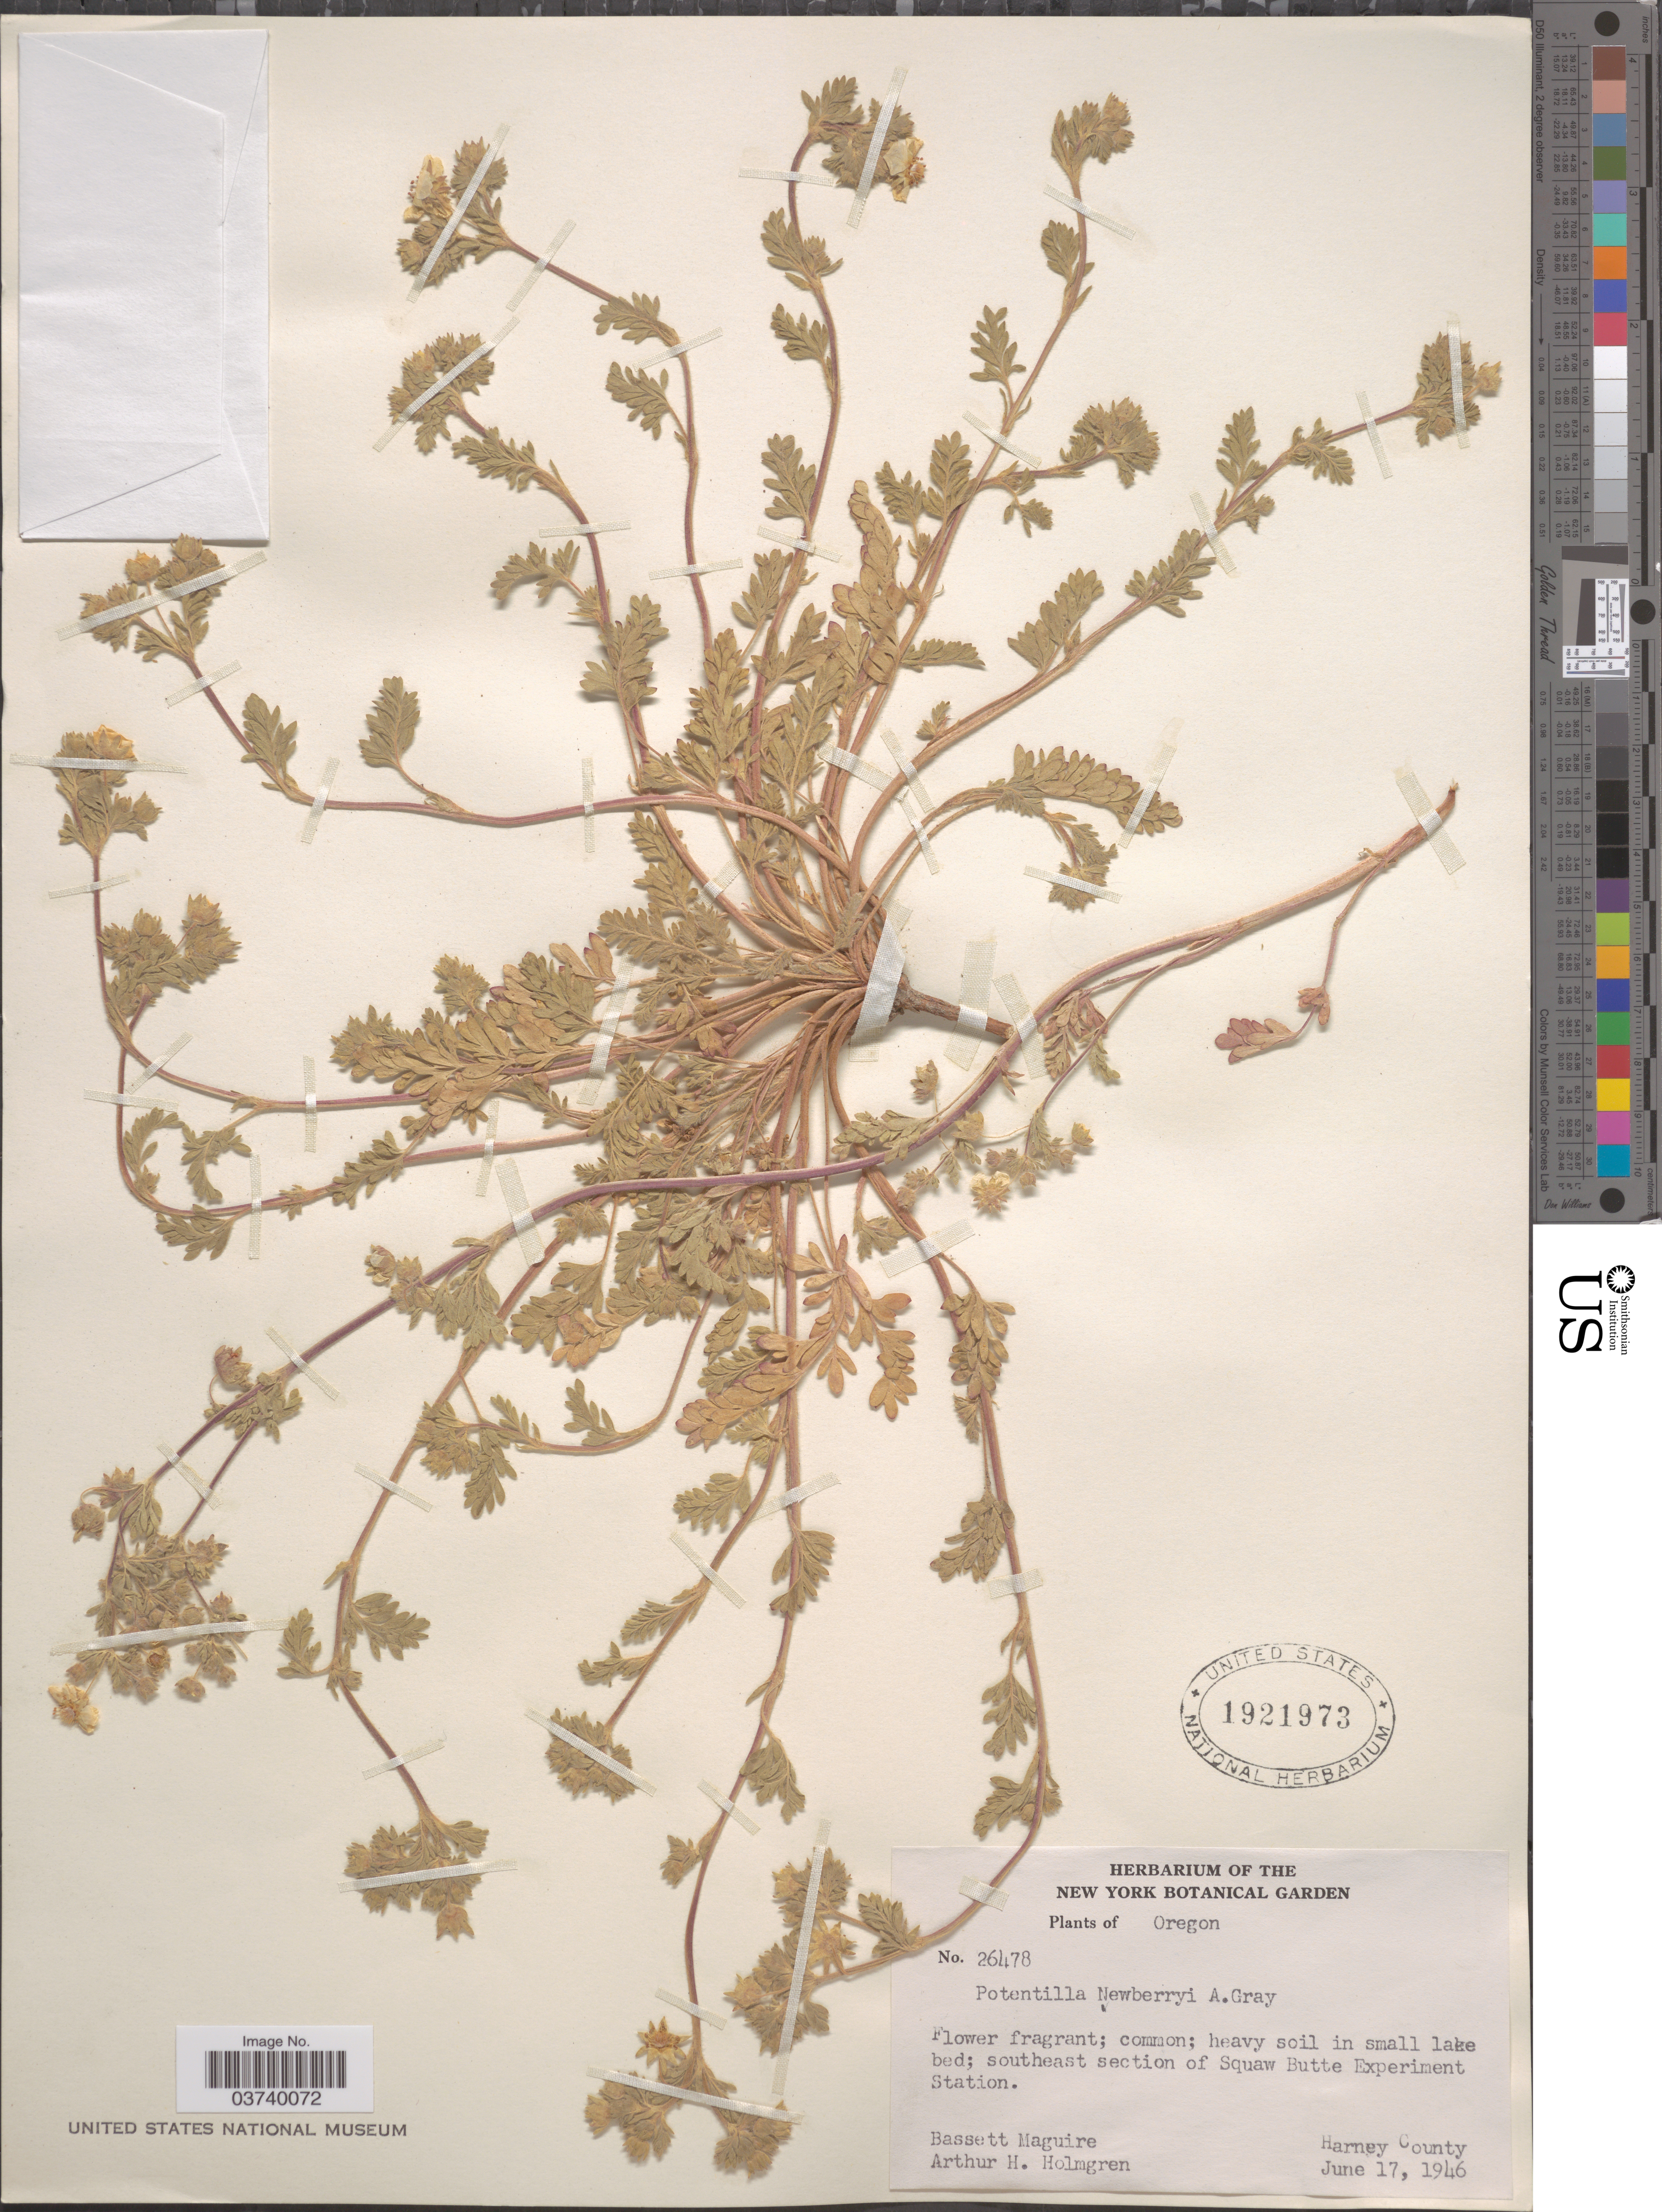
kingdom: Plantae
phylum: Tracheophyta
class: Magnoliopsida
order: Rosales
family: Rosaceae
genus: Potentilla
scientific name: Potentilla newberryi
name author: A. Gray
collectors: B. Maguire & A. H. Holmgren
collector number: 26478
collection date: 1946-06-17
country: United States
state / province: Oregon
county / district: Harney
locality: Southeast section of Squaw Butte Experiment Station. Harney County.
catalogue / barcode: US 1921973